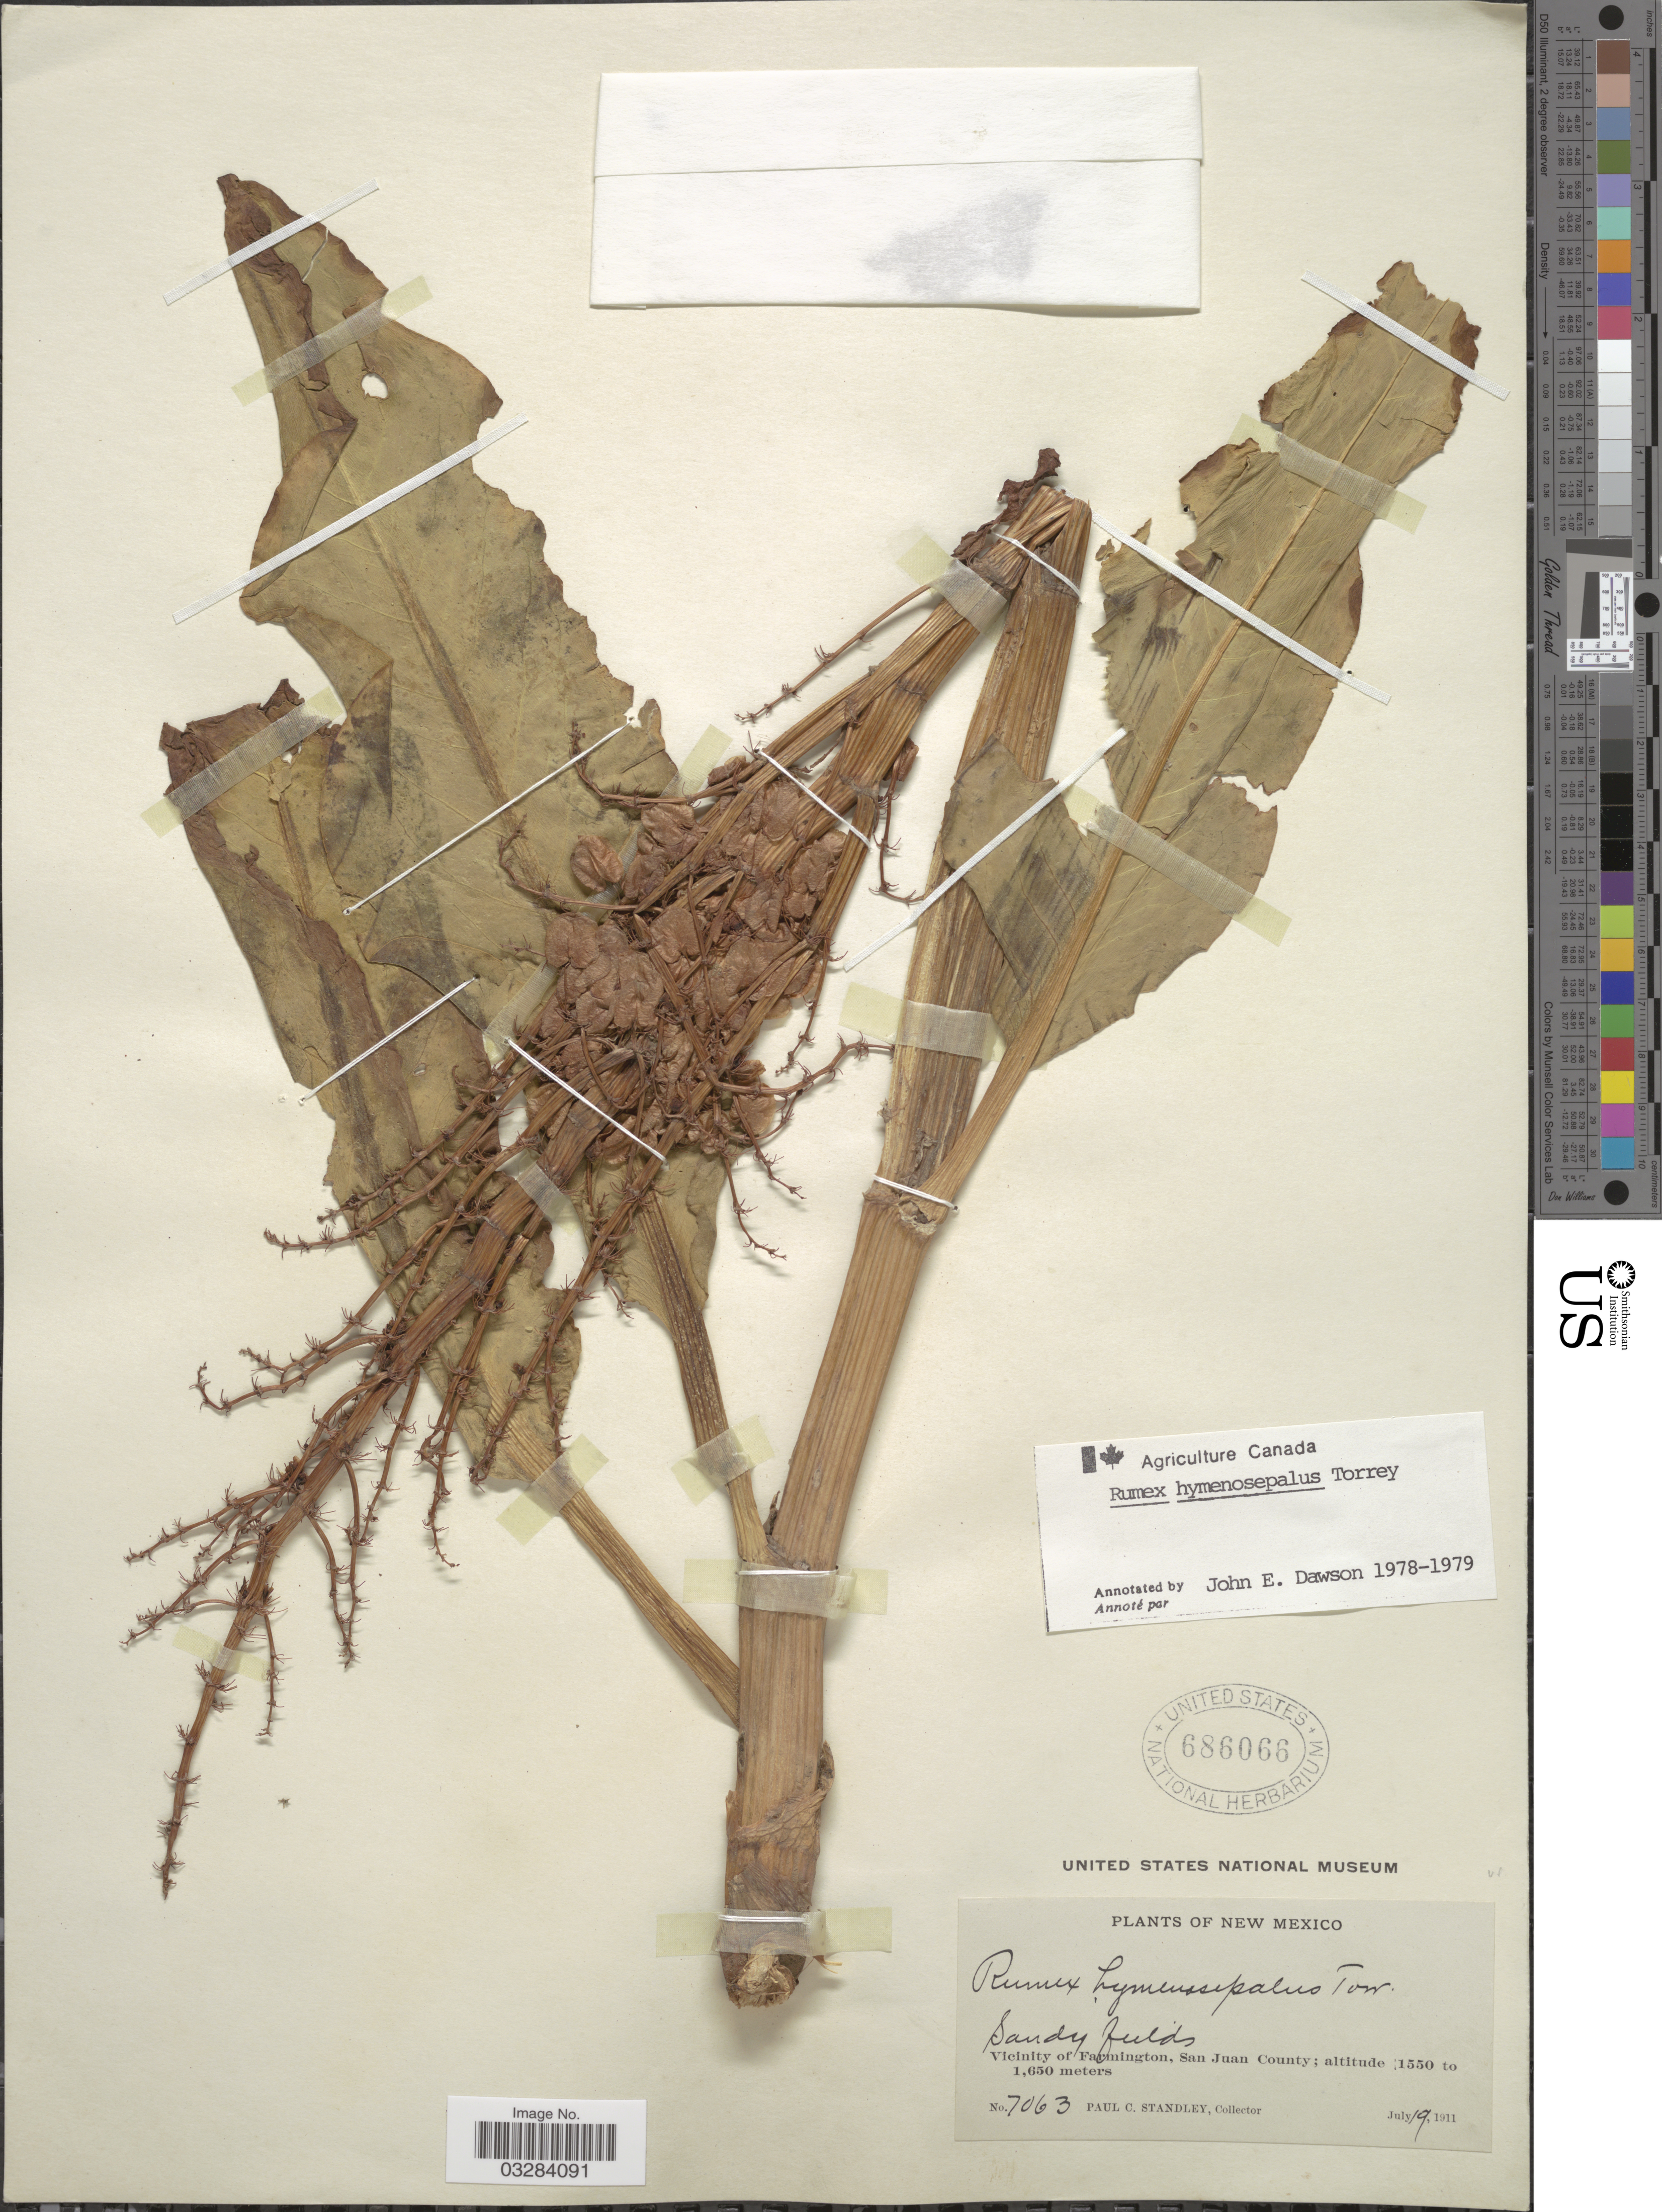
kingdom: Plantae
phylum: Tracheophyta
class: Magnoliopsida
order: Caryophyllales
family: Polygonaceae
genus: Rumex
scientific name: Rumex hymenosepalus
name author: Torr.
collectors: P. C. Standley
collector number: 7063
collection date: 1911-07-19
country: United States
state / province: New Mexico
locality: Vicinity of Farmington, San Juan County.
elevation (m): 1550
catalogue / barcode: US 686066